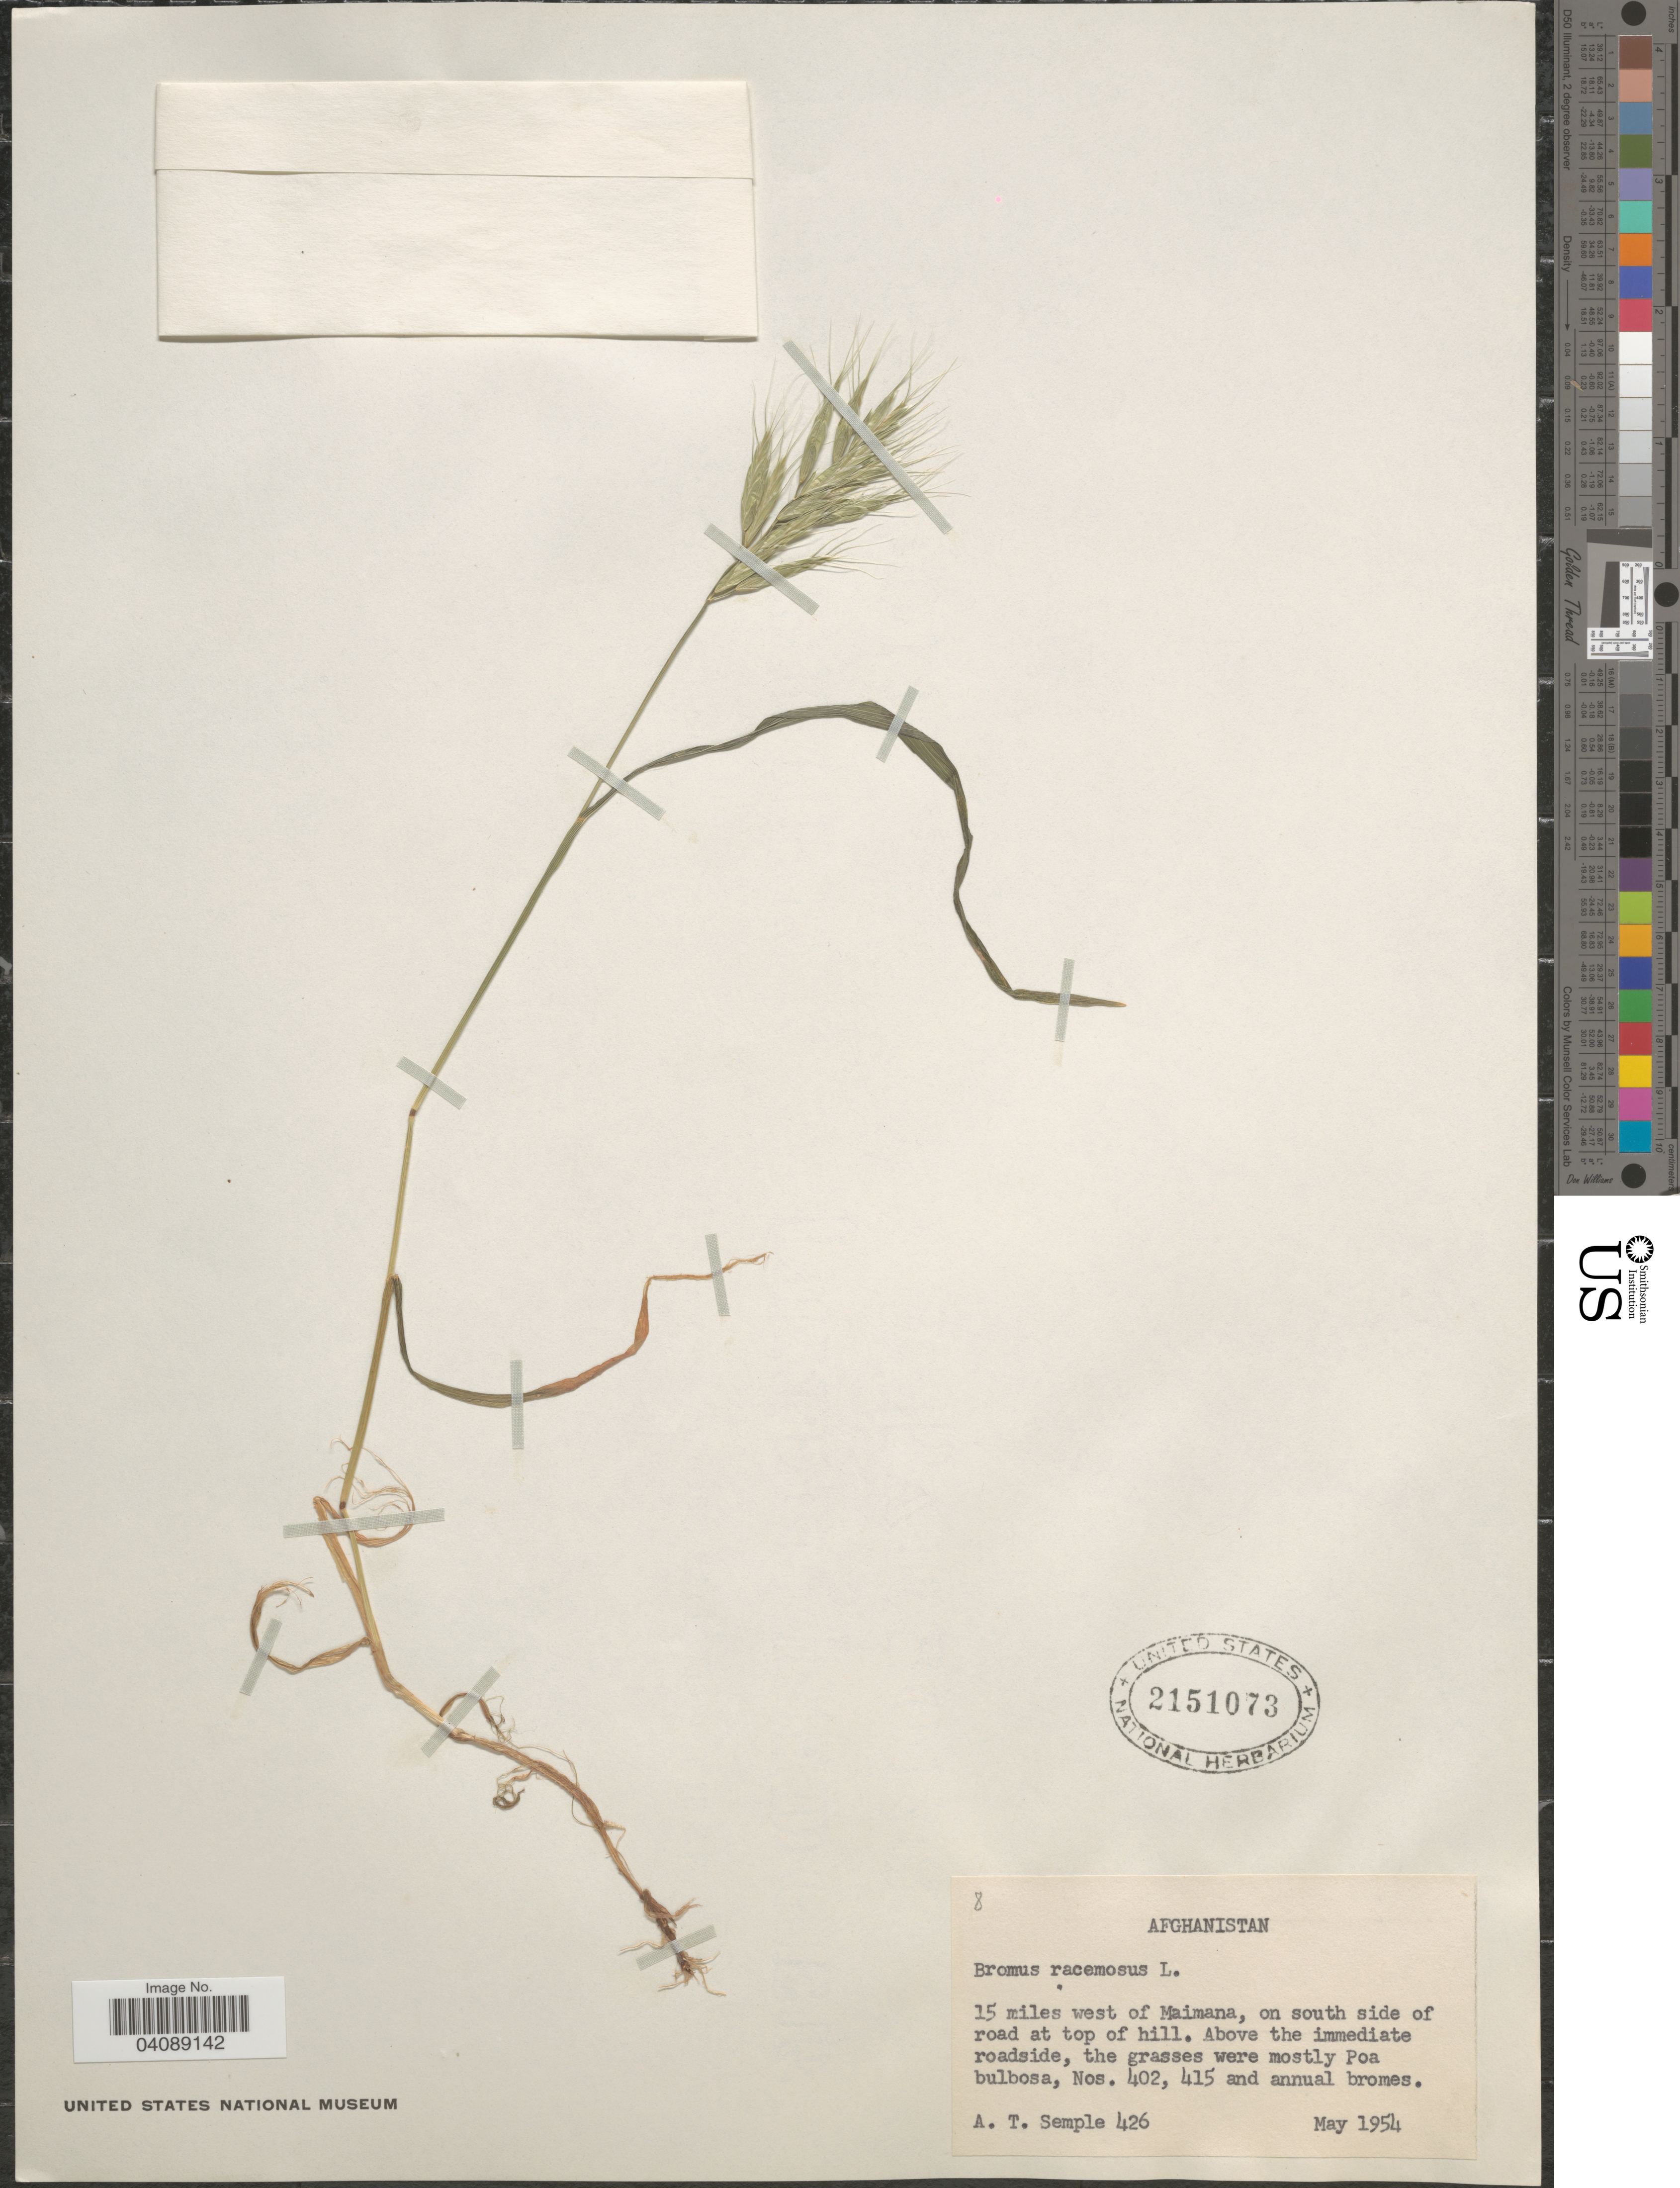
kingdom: Plantae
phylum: Tracheophyta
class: Liliopsida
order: Poales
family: Poaceae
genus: Bromus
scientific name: Bromus racemosus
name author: L.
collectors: A. Semple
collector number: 426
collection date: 1954-05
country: Afghanistan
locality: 15 miles west of Maimana, on south side of road at top of hill.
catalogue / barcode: US 2151073